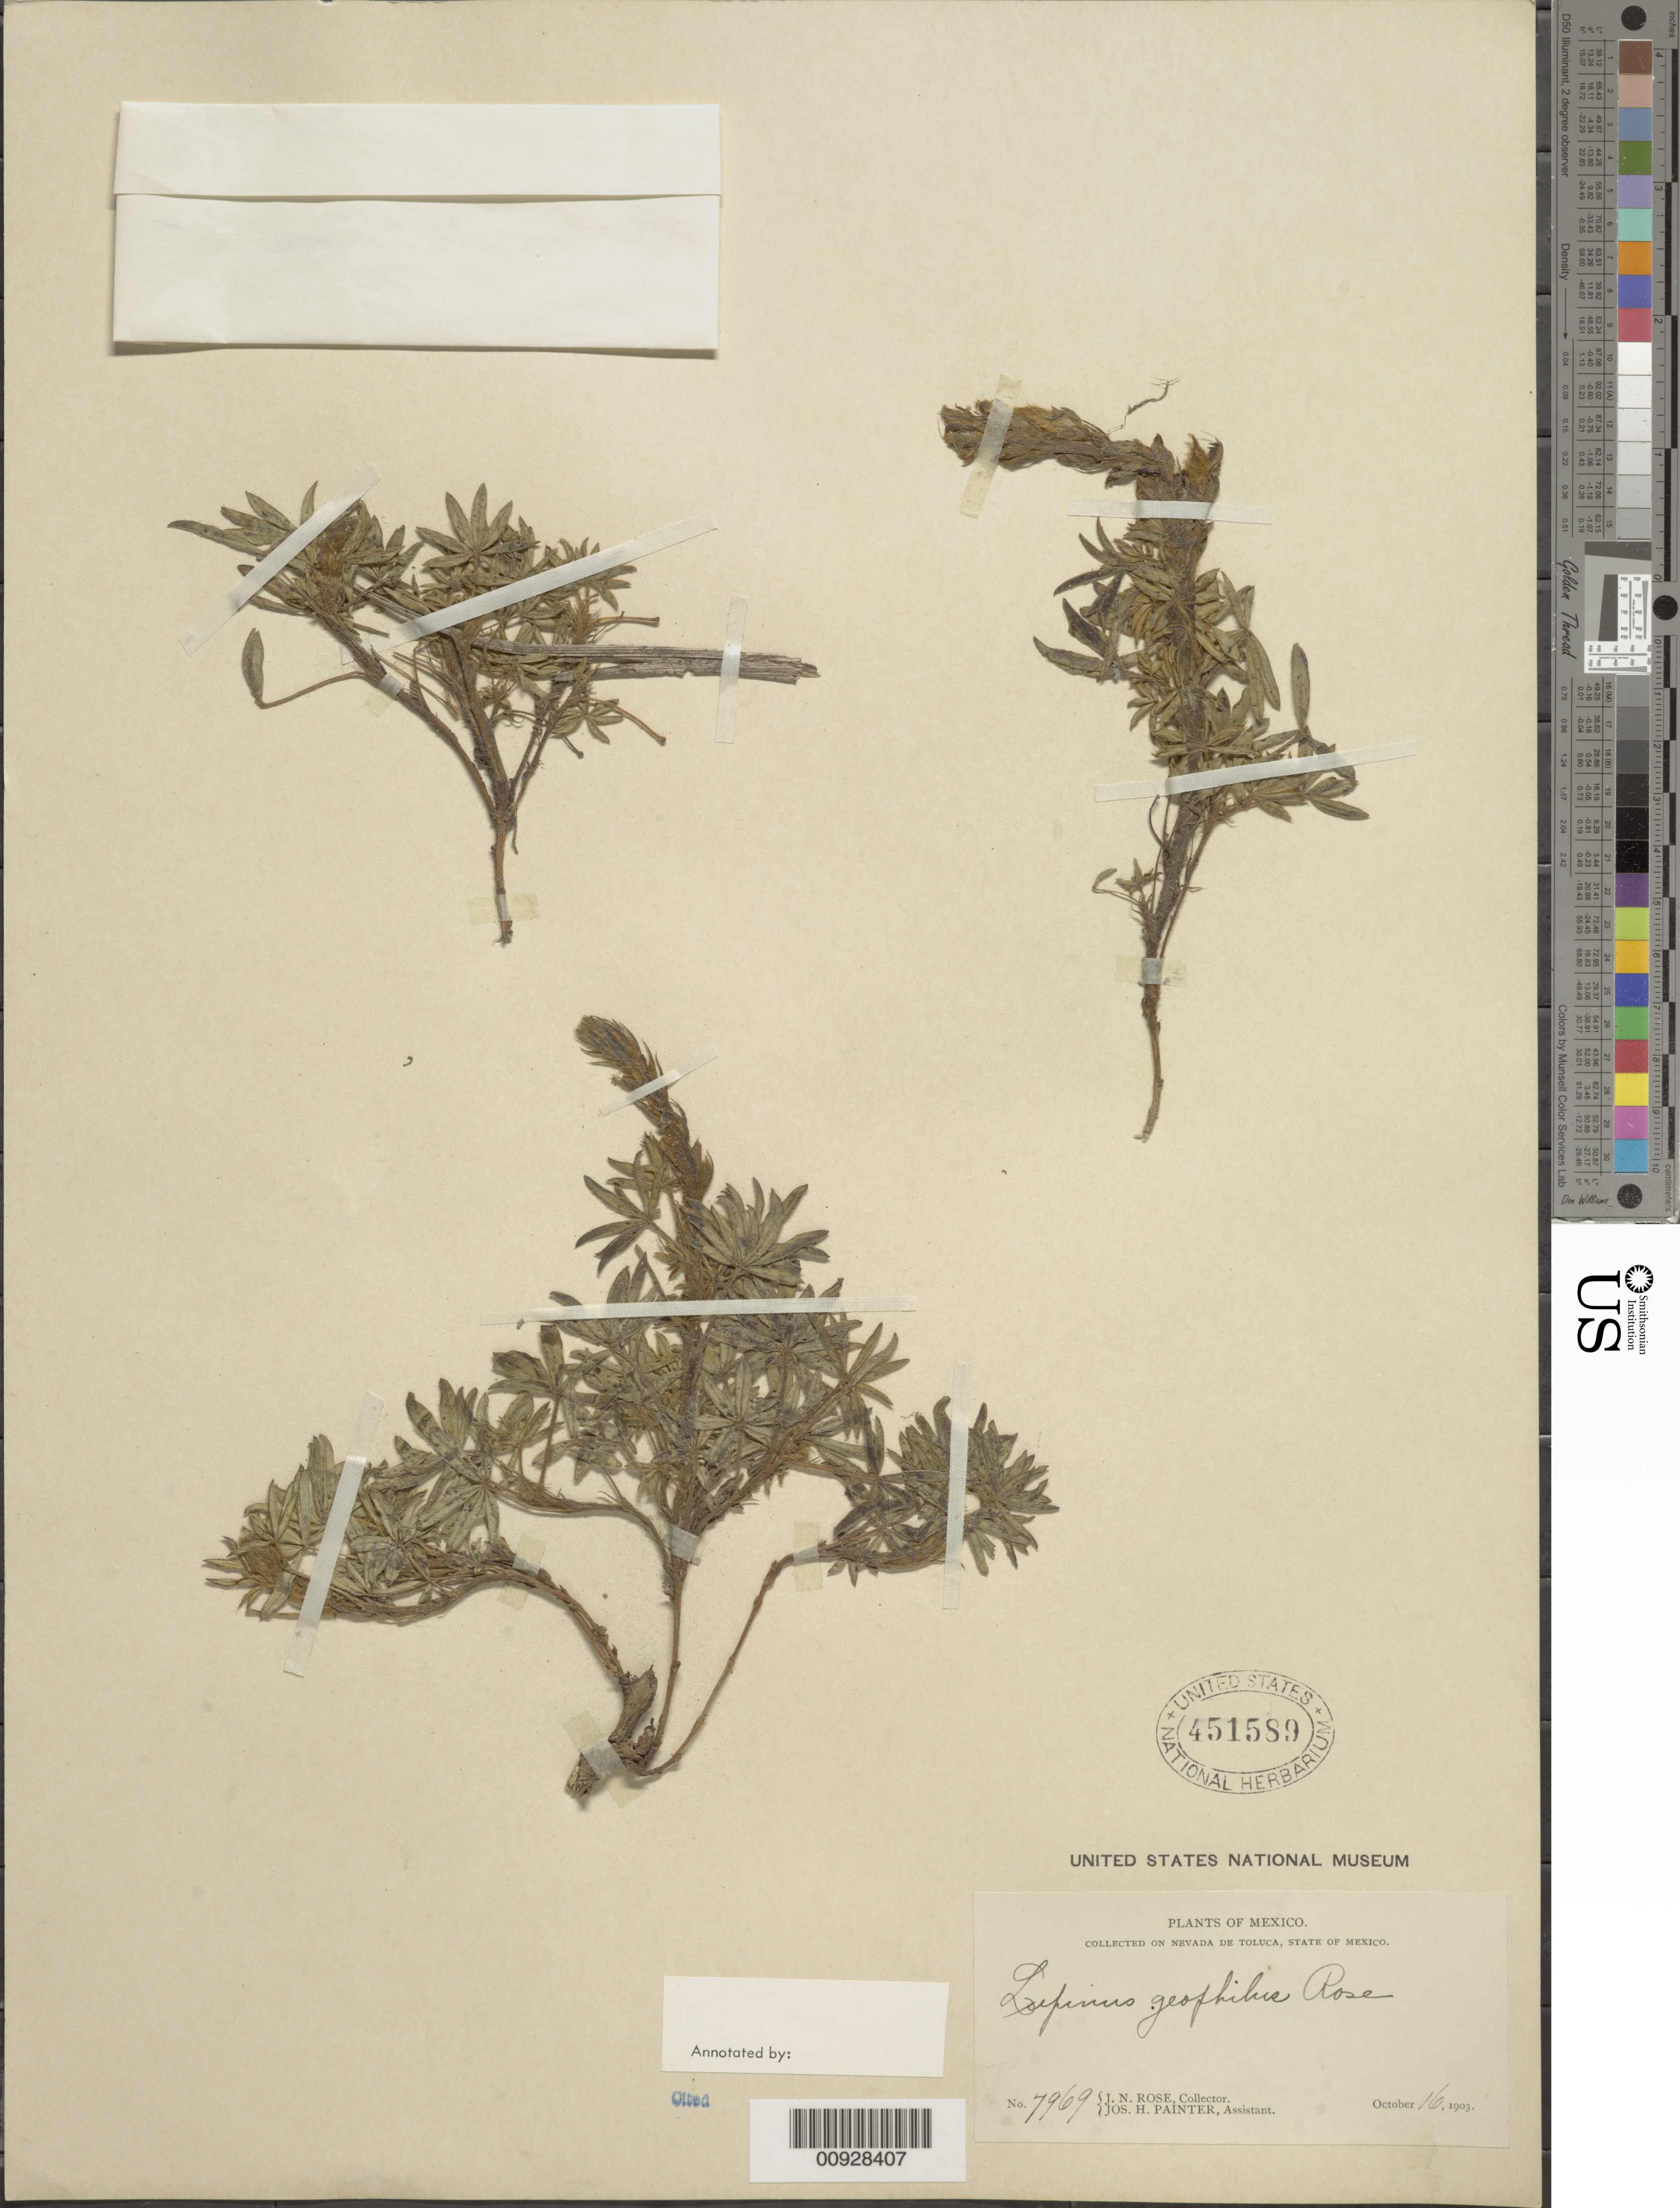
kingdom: Plantae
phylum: Tracheophyta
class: Magnoliopsida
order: Fabales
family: Fabaceae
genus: Lupinus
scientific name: Lupinus geophilus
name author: Rose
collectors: J. N. Rose & J. H. Painter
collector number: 7969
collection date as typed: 16 Oct 1903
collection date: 1903-10-16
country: Mexico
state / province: México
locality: On Nevada [sic] de Toluca, State of Mexico.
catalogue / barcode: US 451589